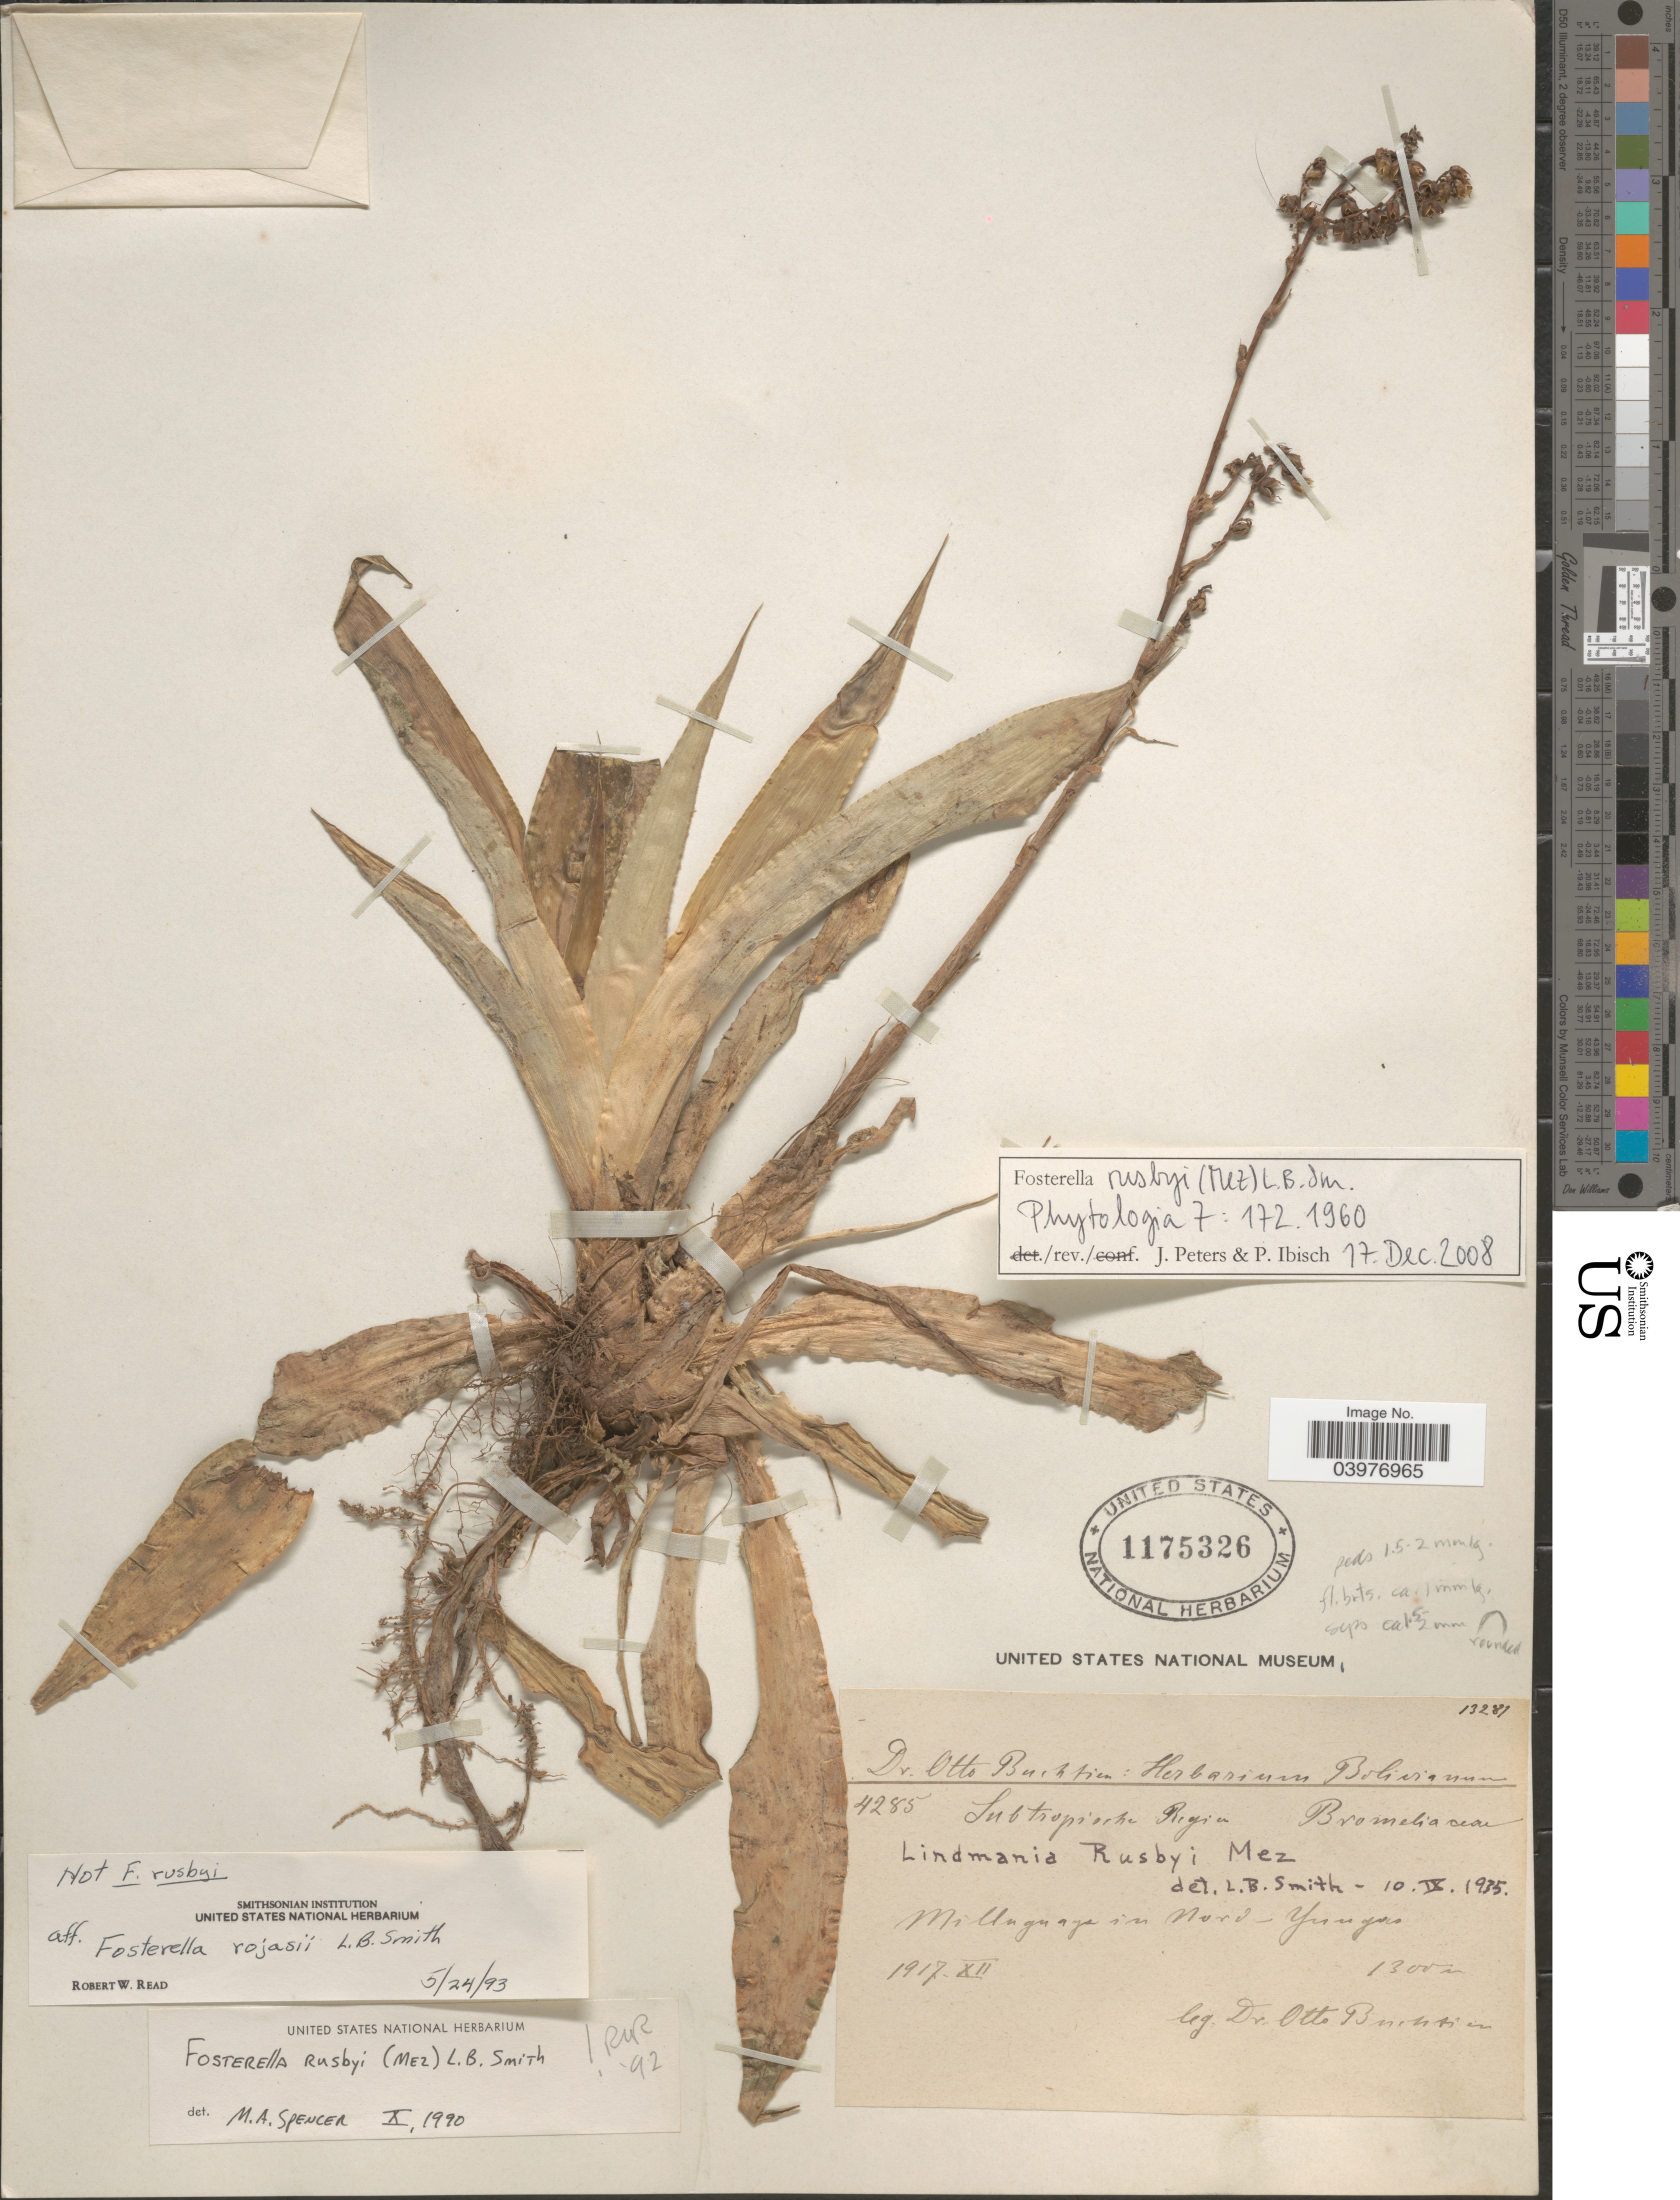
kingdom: Plantae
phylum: Tracheophyta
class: Liliopsida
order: Poales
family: Bromeliaceae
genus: Fosterella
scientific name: Fosterella rusbyi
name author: (Mez) L.B. Sm.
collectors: O. Buchtien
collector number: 4285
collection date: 1917-12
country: Bolivia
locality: Milluguaya in Nord-Yungas.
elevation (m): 1300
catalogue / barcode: US 1175326